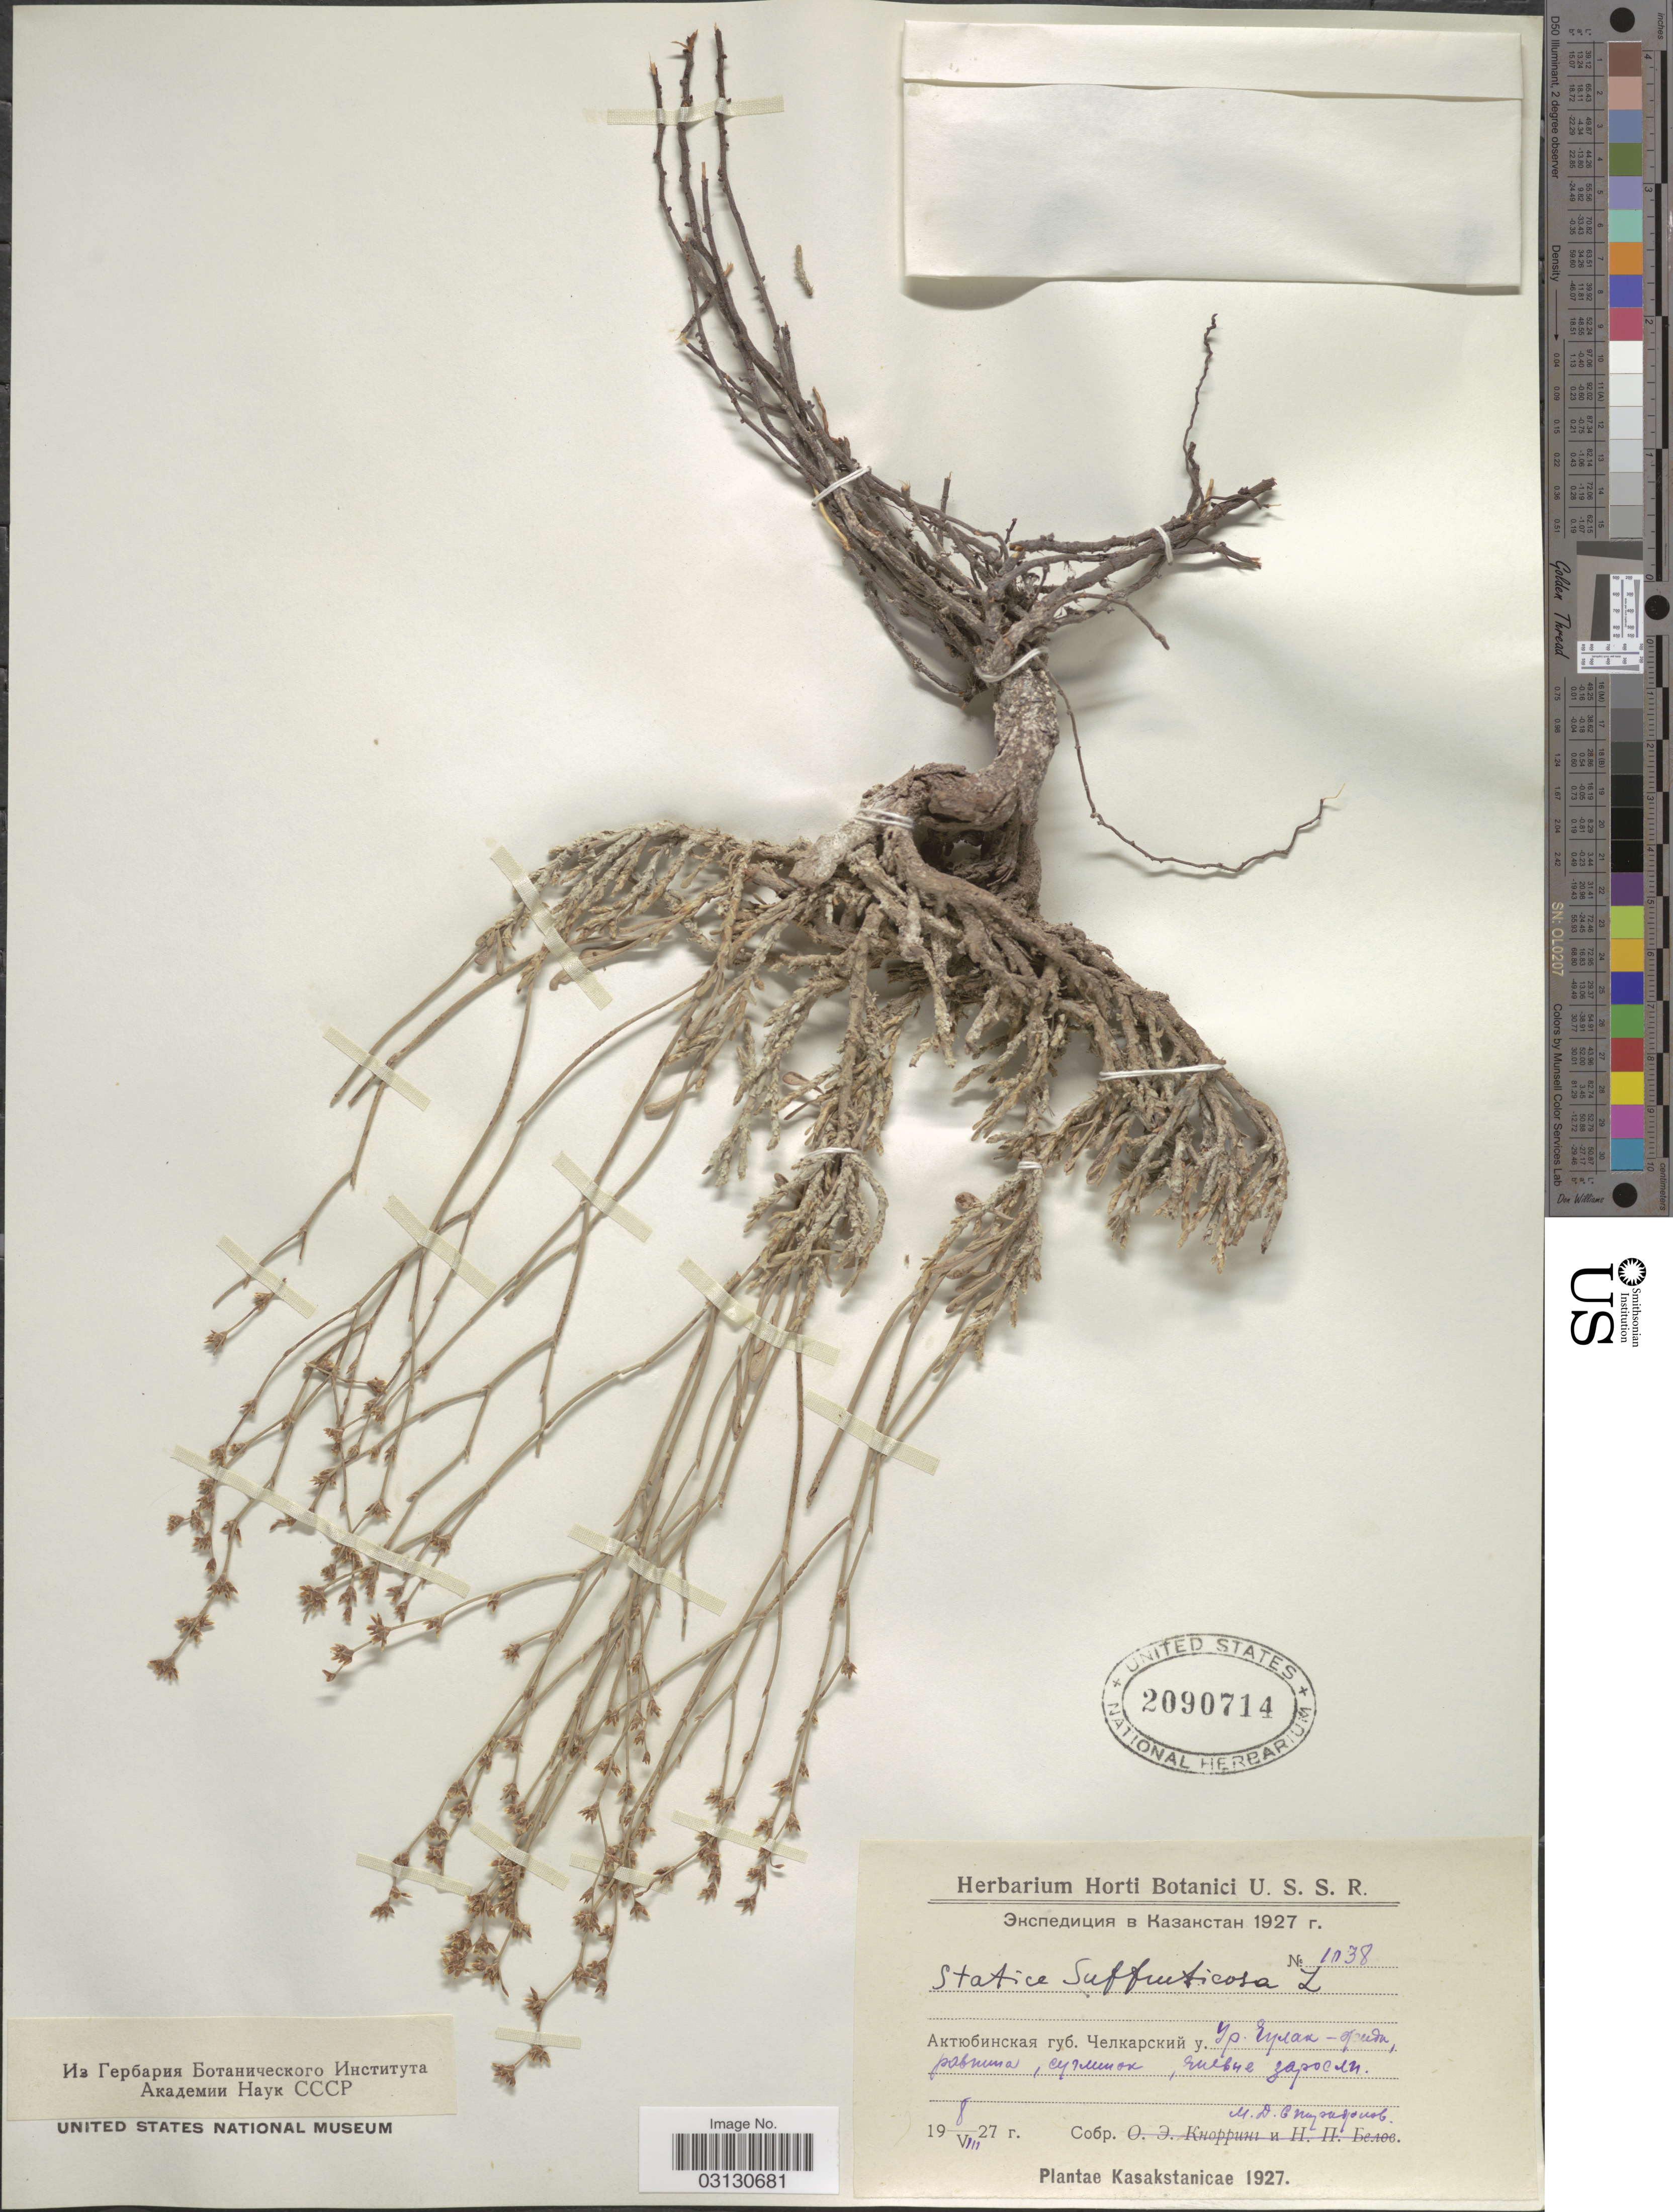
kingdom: Plantae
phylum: Tracheophyta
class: Magnoliopsida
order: Caryophyllales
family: Plumbaginaceae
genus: Limonium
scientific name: Limonium suffruticosum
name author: (L.) Kuntze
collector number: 1038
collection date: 1927-08-08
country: Kazakhstan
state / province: Aqtobe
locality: Shalqar Audany.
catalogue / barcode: US 2090714